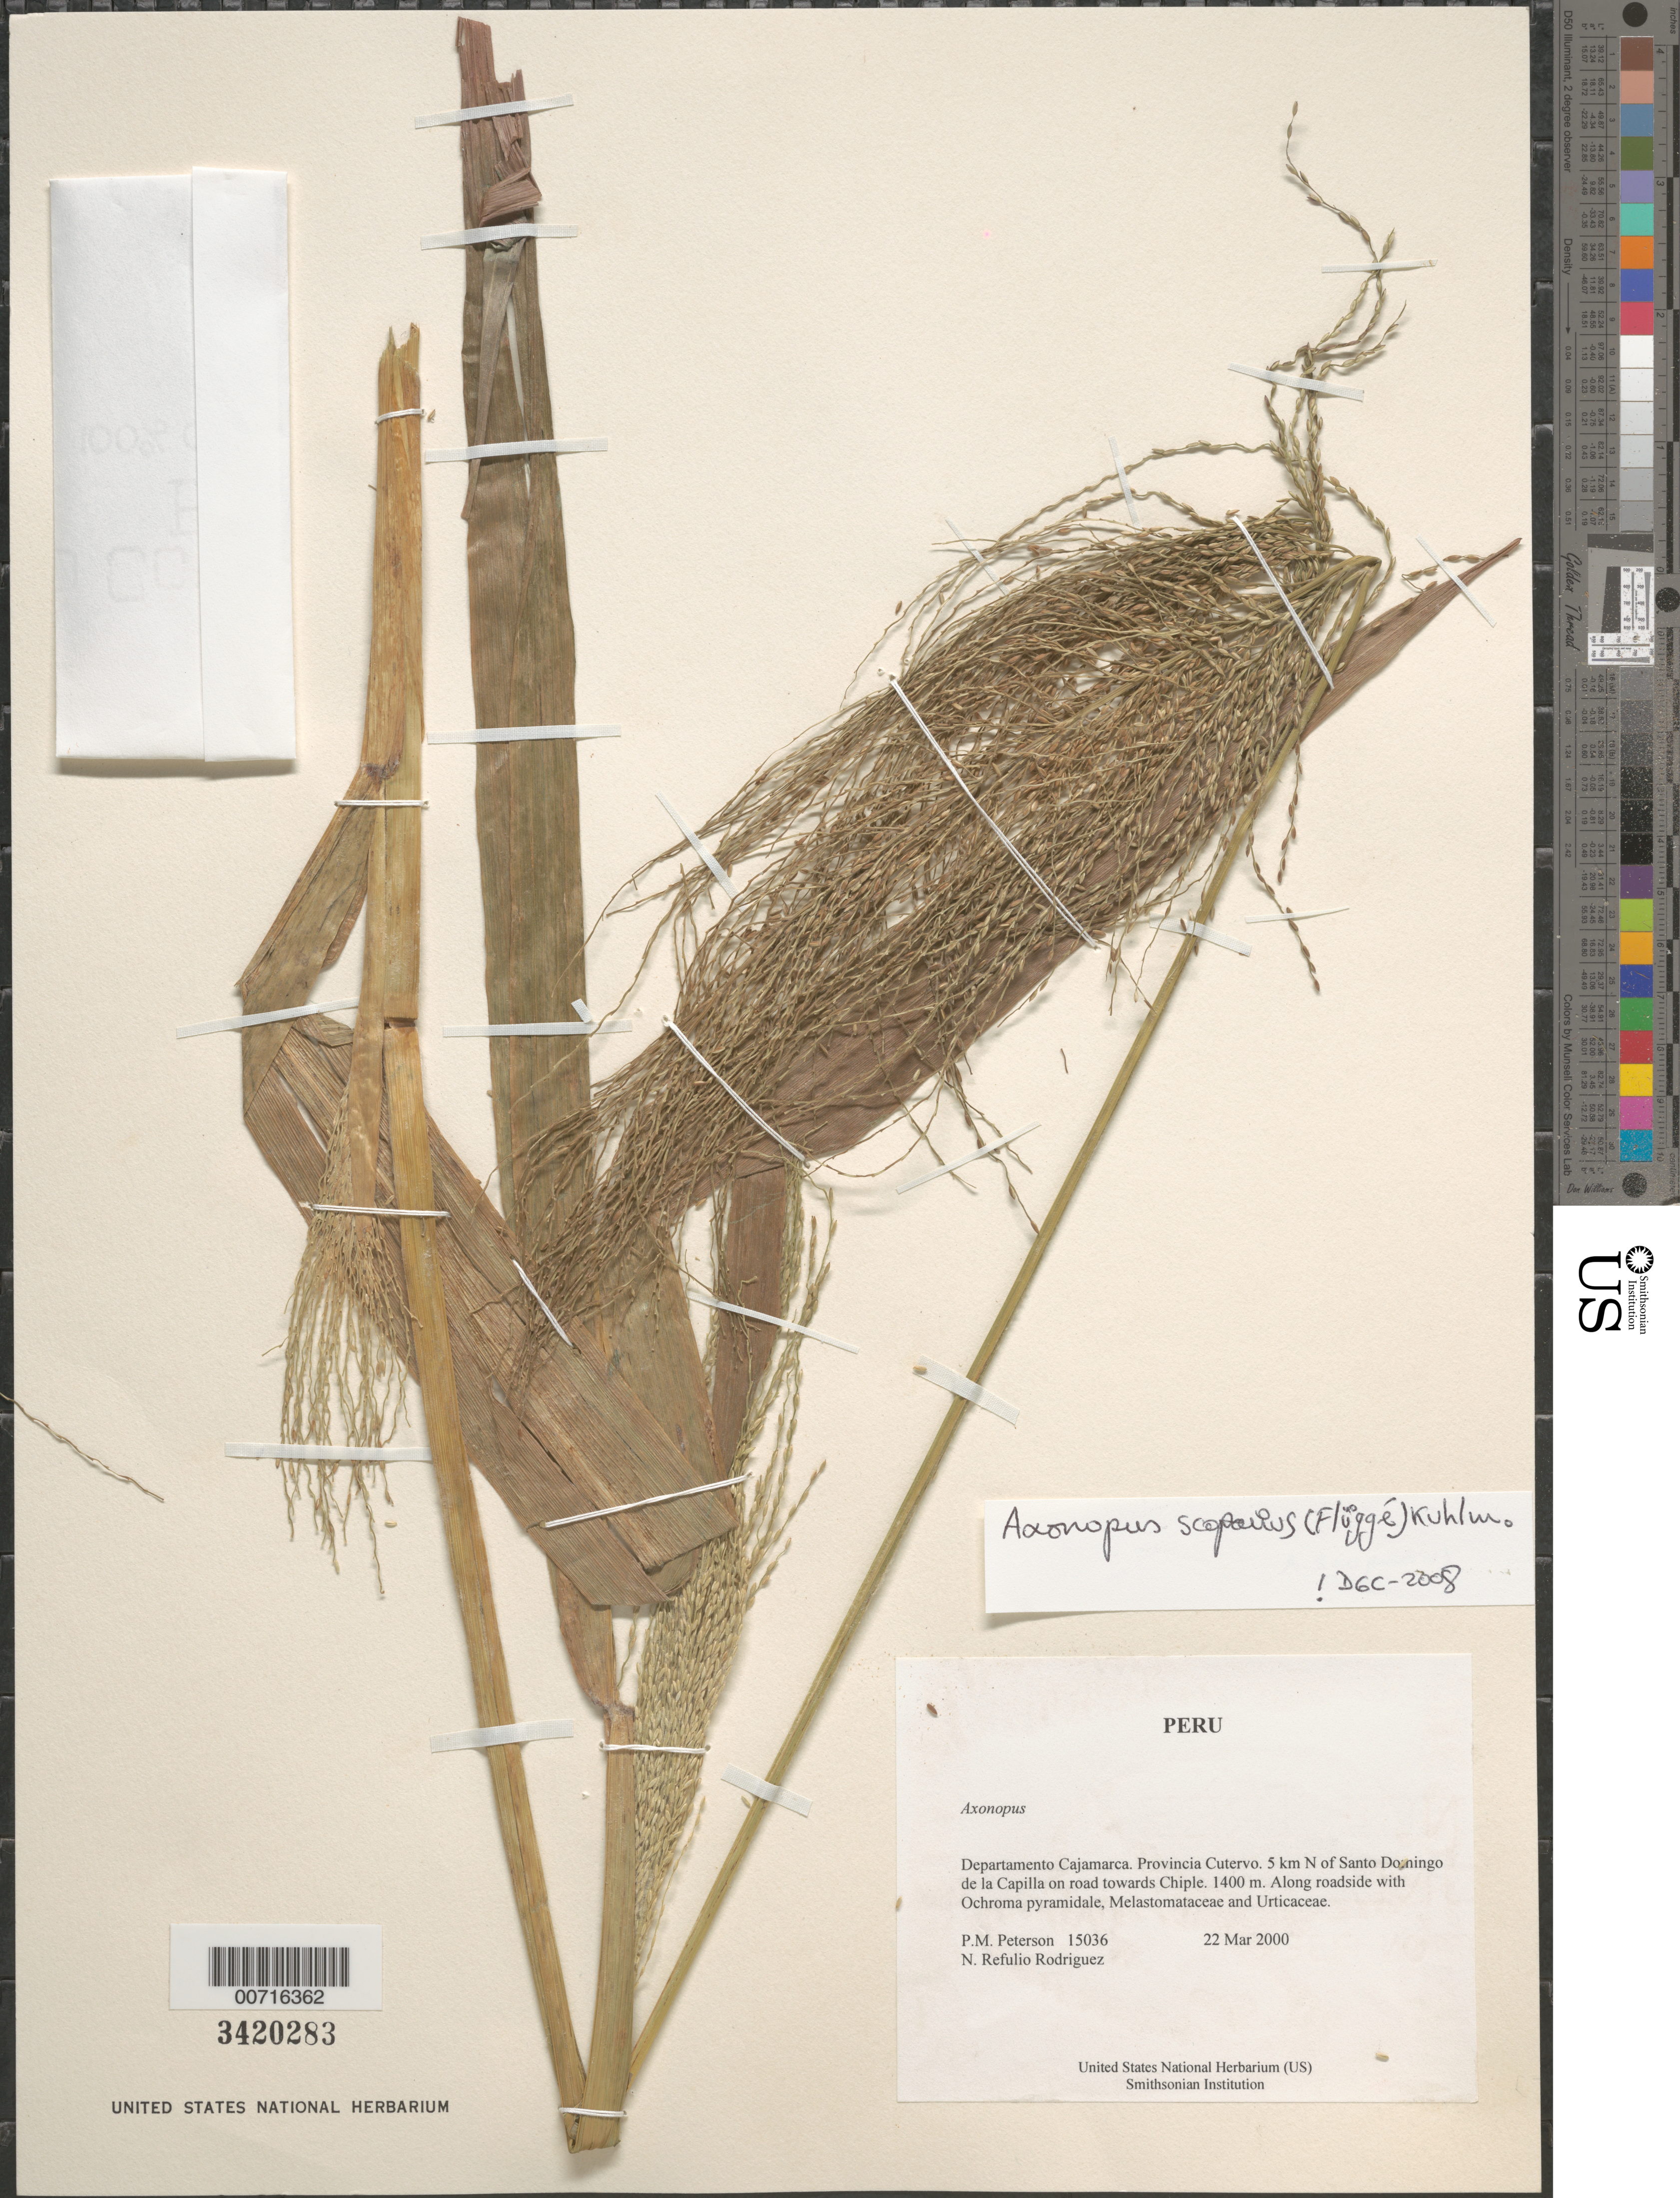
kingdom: Plantae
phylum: Tracheophyta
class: Liliopsida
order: Poales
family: Poaceae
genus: Axonopus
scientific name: Axonopus scoparius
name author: (Flüggé) Kuhlm.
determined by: Giraldo-Cañas, D. A.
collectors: P. M. Peterson & N. Refulio-Rodríguez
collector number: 15036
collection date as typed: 22 Mar 2000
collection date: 2000-03-22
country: Peru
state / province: Cajamarca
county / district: Cutervo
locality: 5 km N of Santo Domingo de la Capilla on road towards Chiple.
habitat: Along roadside with Ochroma pyramidale, Melastomataceae and Urticaceae.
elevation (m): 1400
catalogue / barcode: US 3420283